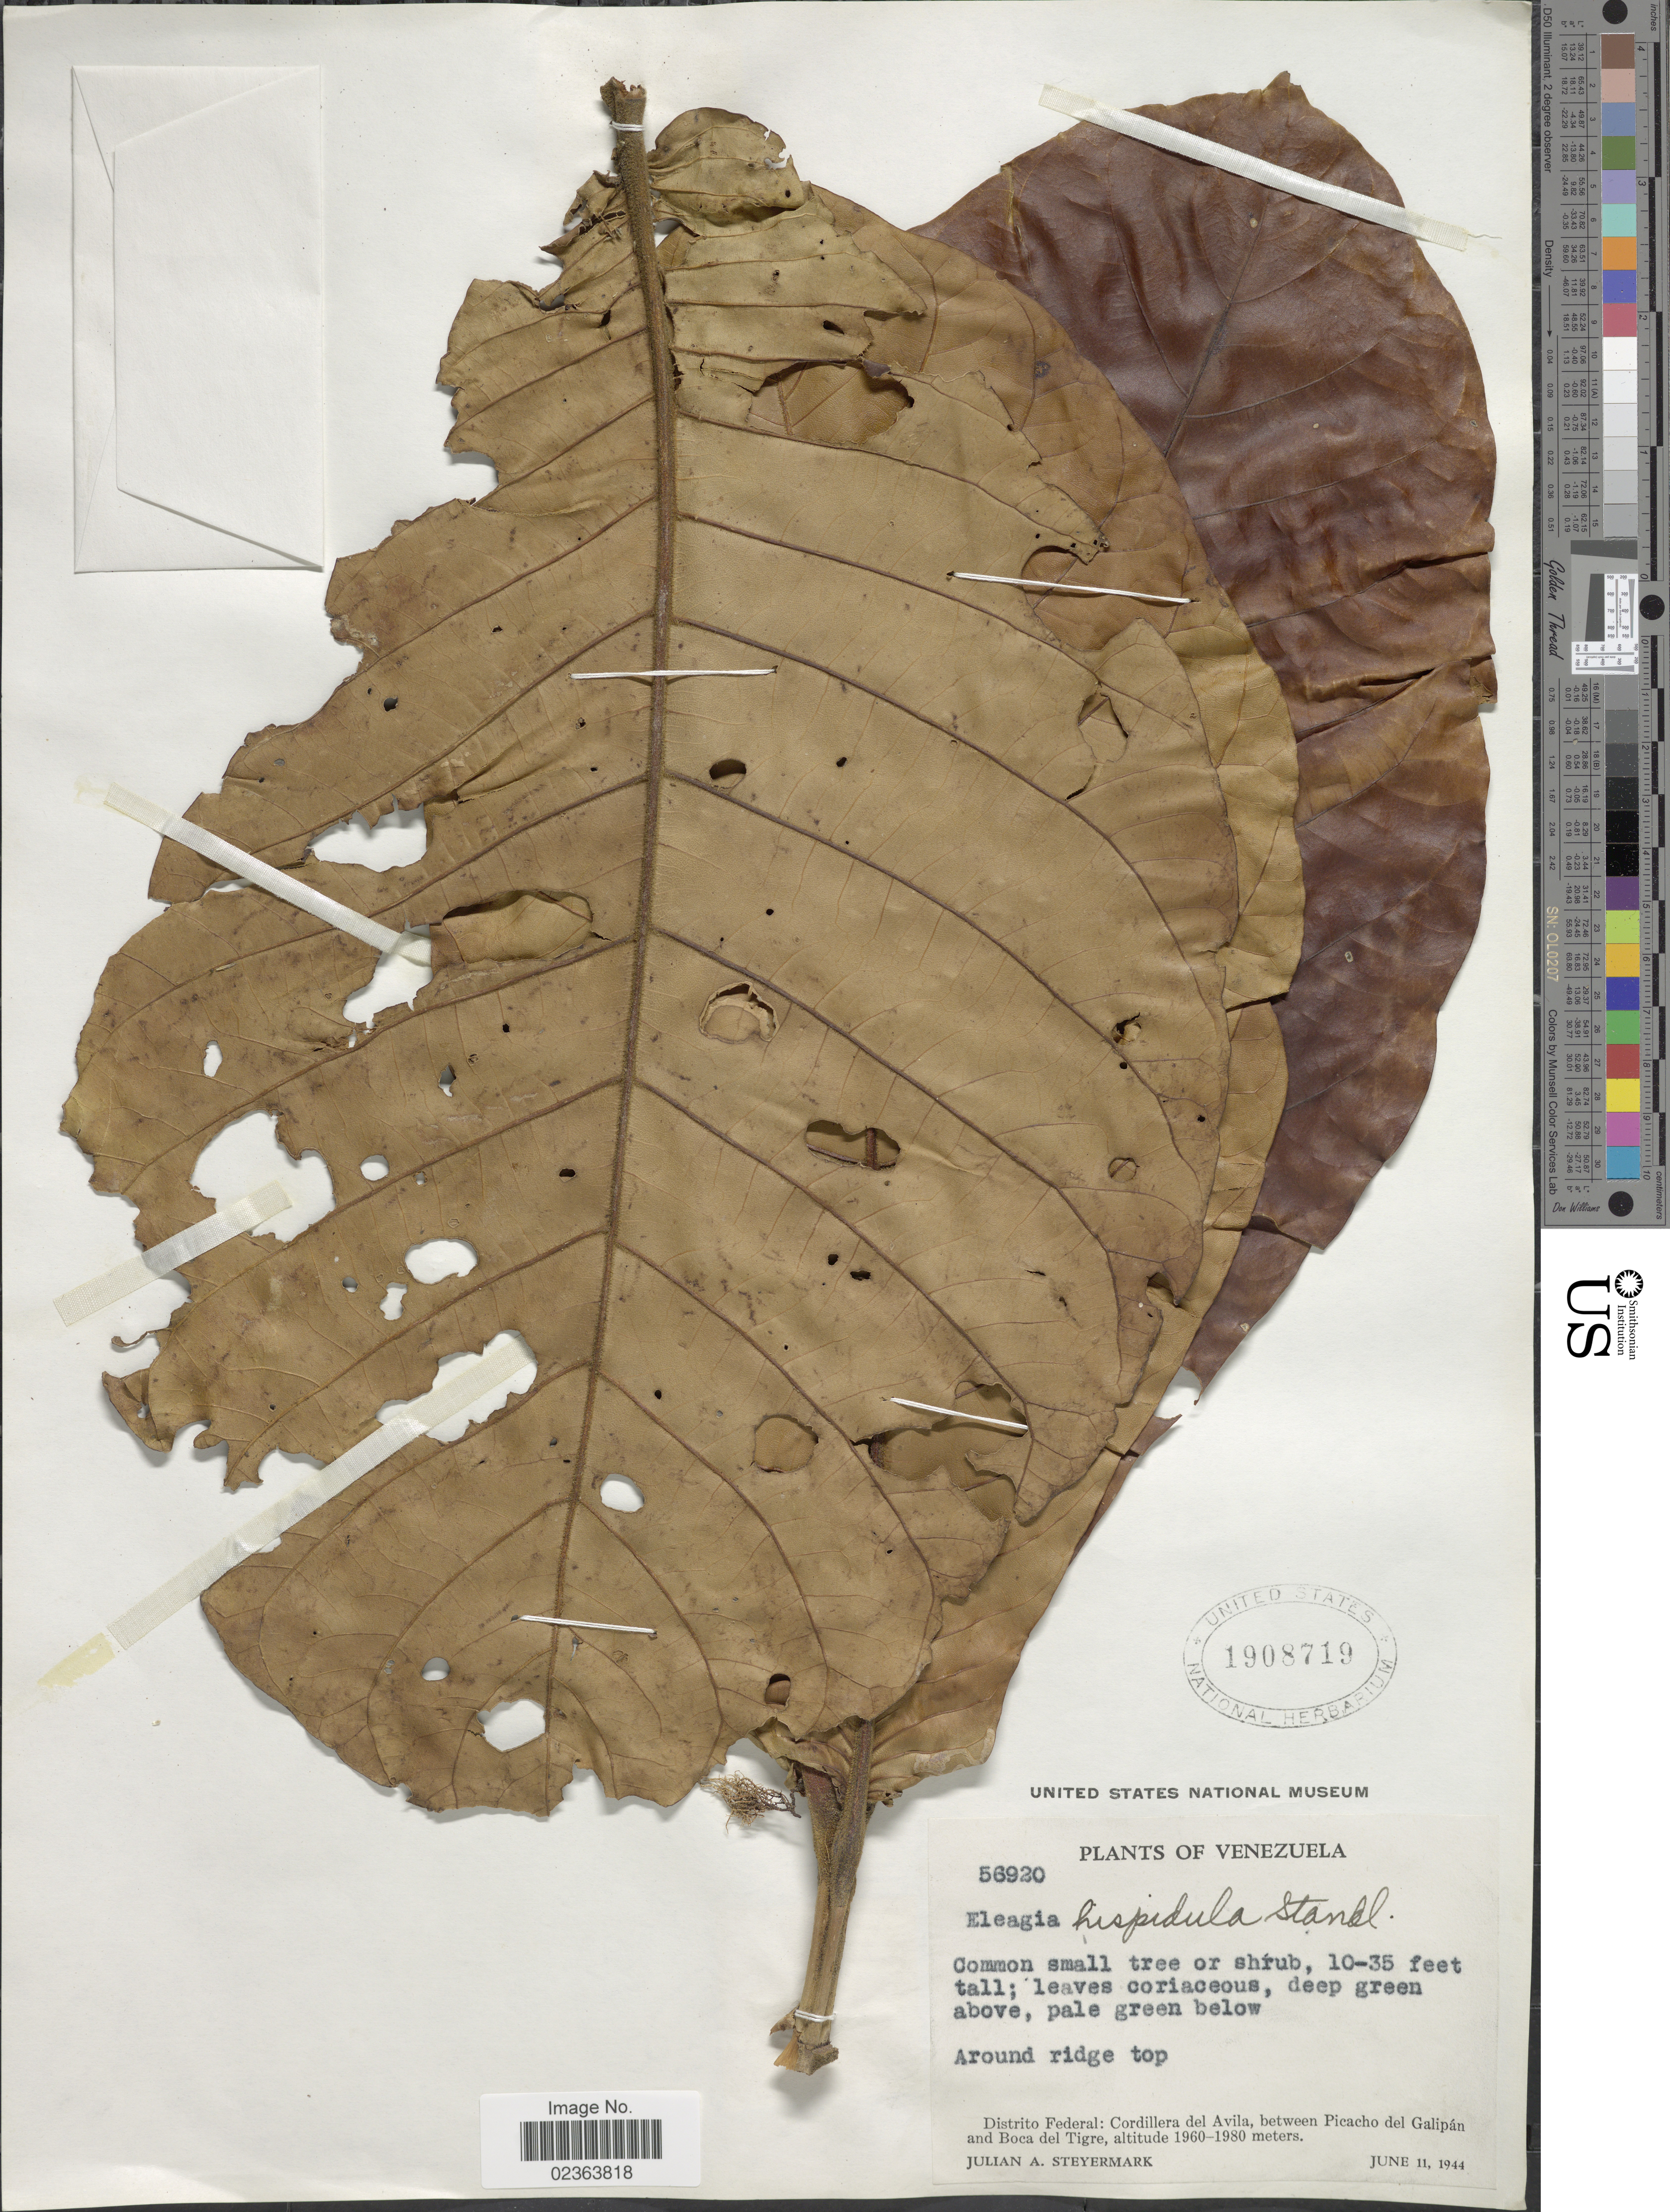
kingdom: Plantae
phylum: Tracheophyta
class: Magnoliopsida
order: Gentianales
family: Rubiaceae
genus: Elaeagia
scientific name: Elaeagia hispidula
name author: Standl.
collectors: J. Steyermark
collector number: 56920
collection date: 1944-06-11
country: Venezuela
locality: Distrito Federal: Cordillera del Avila, between Picacho del Galipan and Boca del Tigre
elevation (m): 1960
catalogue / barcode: US 1908719